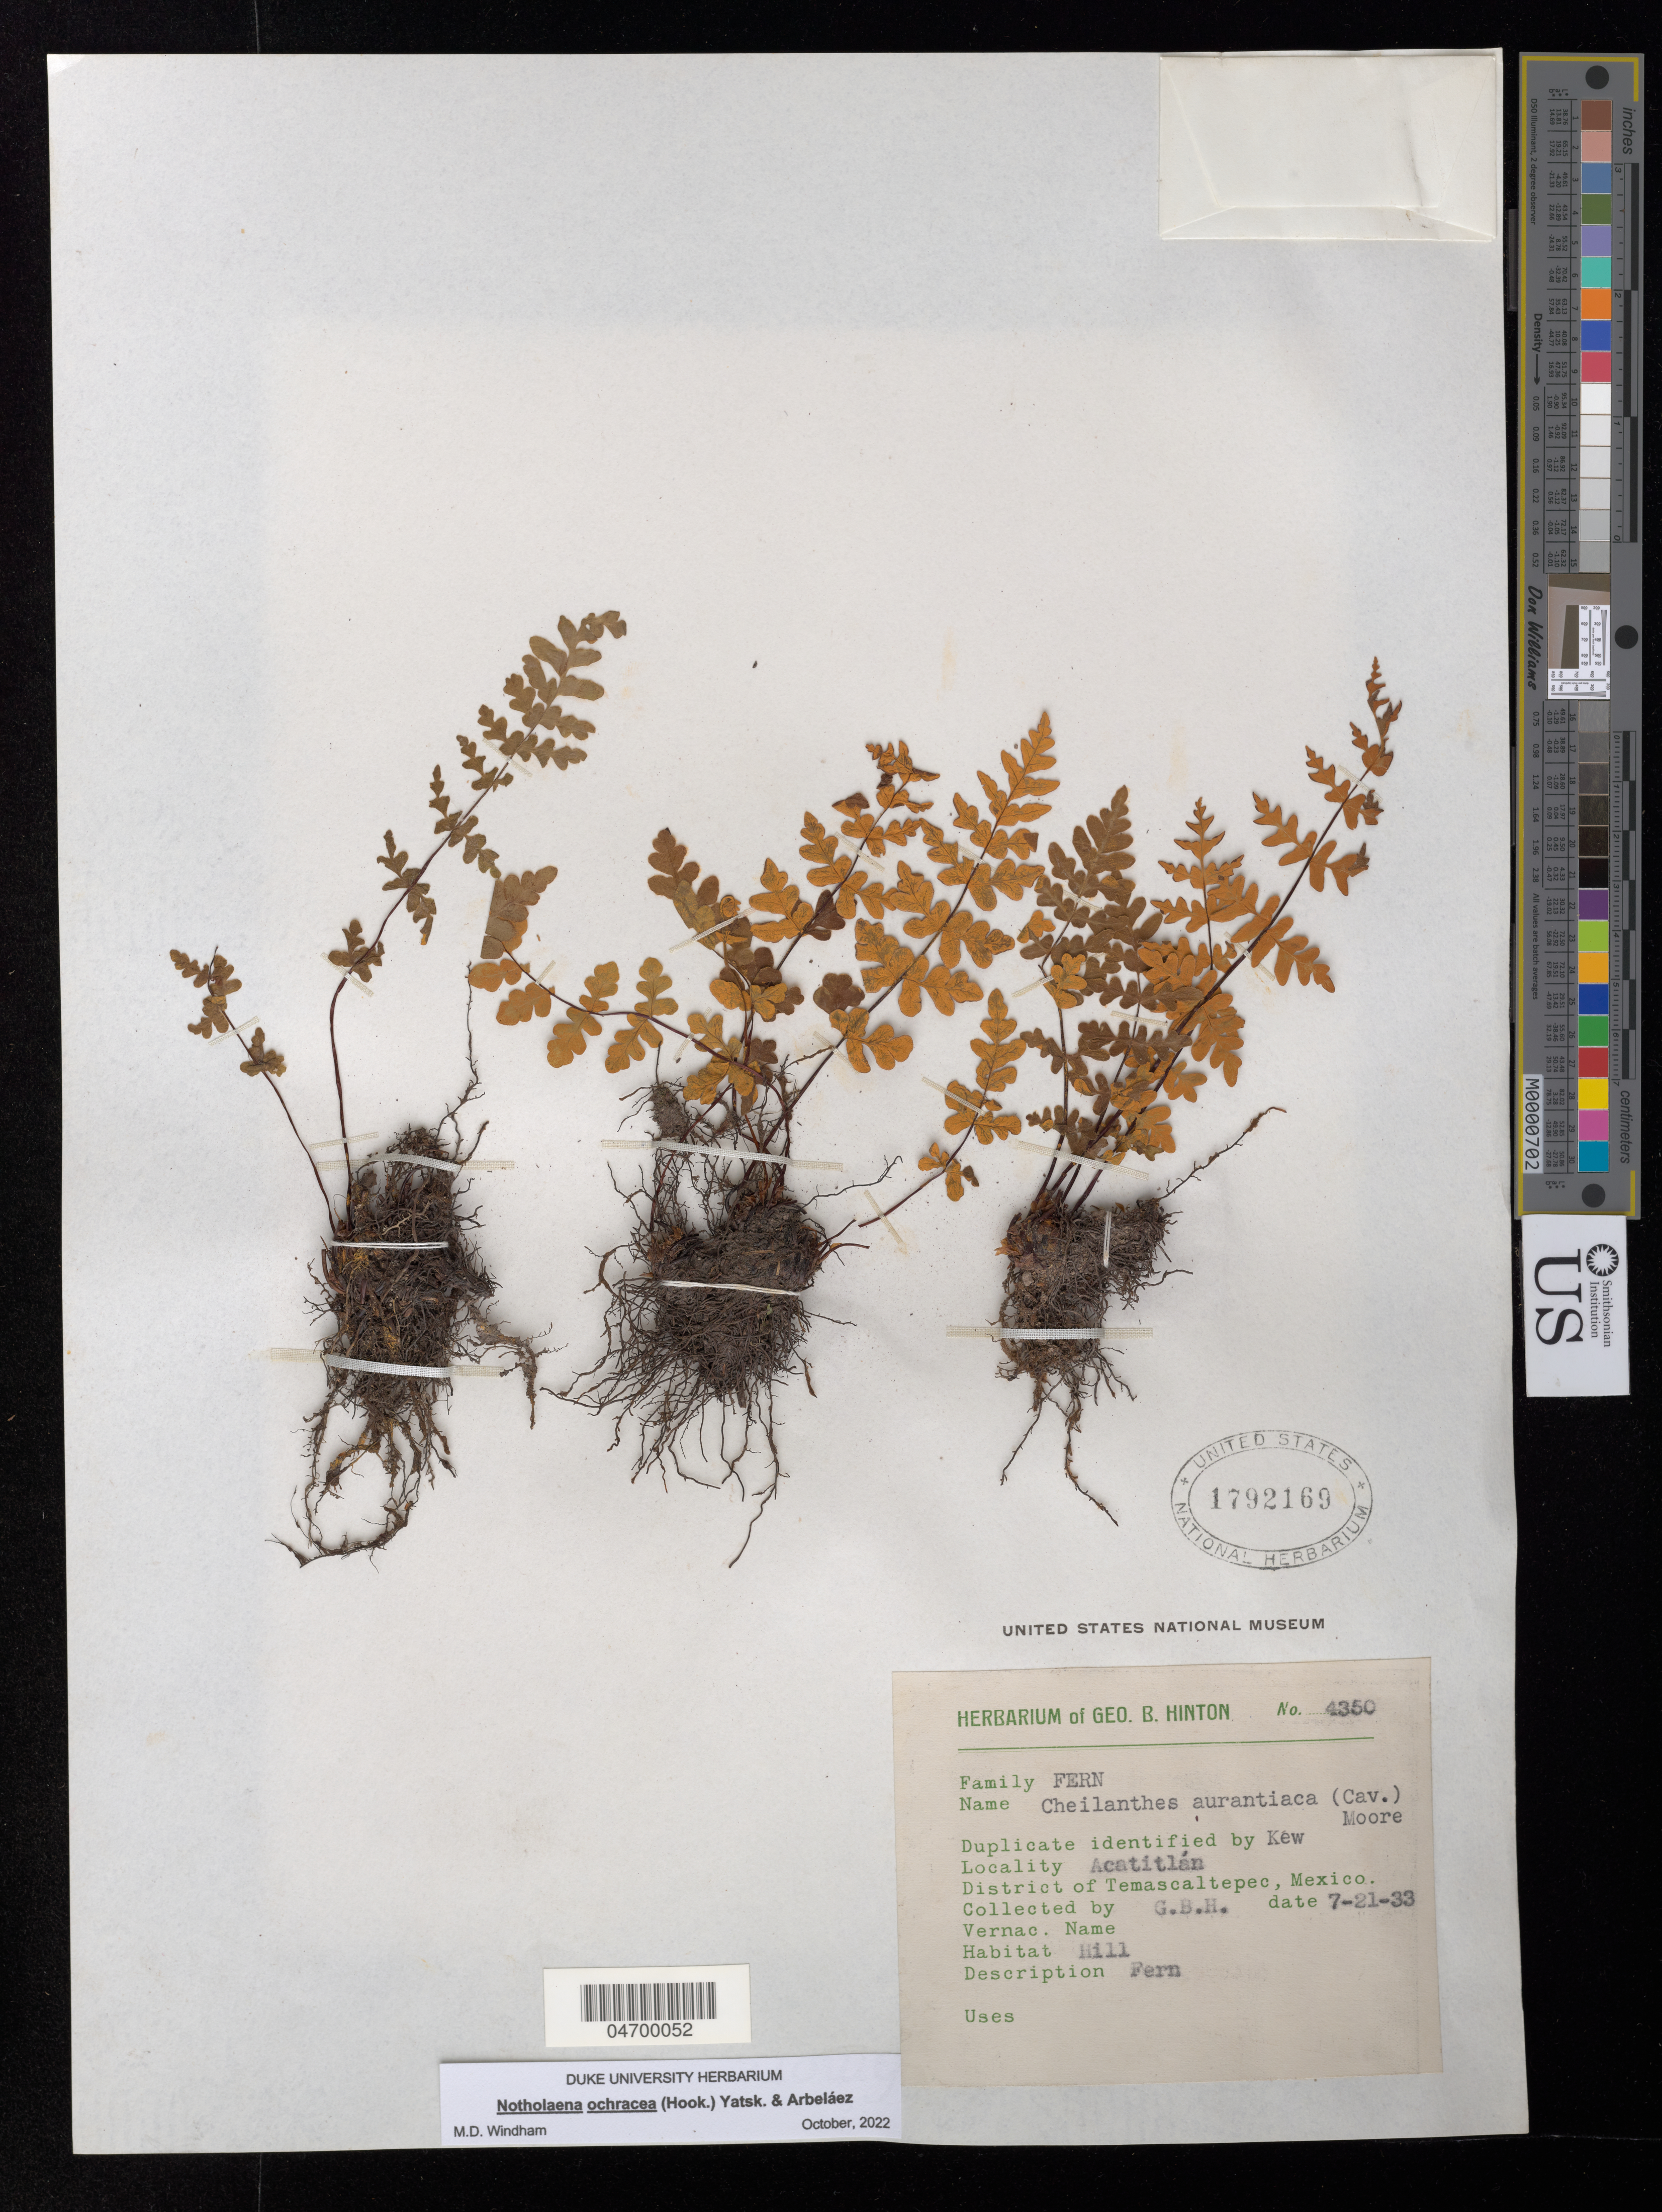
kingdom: Plantae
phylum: Tracheophyta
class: Polypodiopsida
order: Polypodiales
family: Pteridaceae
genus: Notholaena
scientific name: Notholaena ochracea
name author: (Hook.) Yatsk. & Arbaláez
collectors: G. B. Hinton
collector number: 4350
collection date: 1933-07-21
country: Mexico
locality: Acatitlán. District of Temascaltepec.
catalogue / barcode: US 1792169